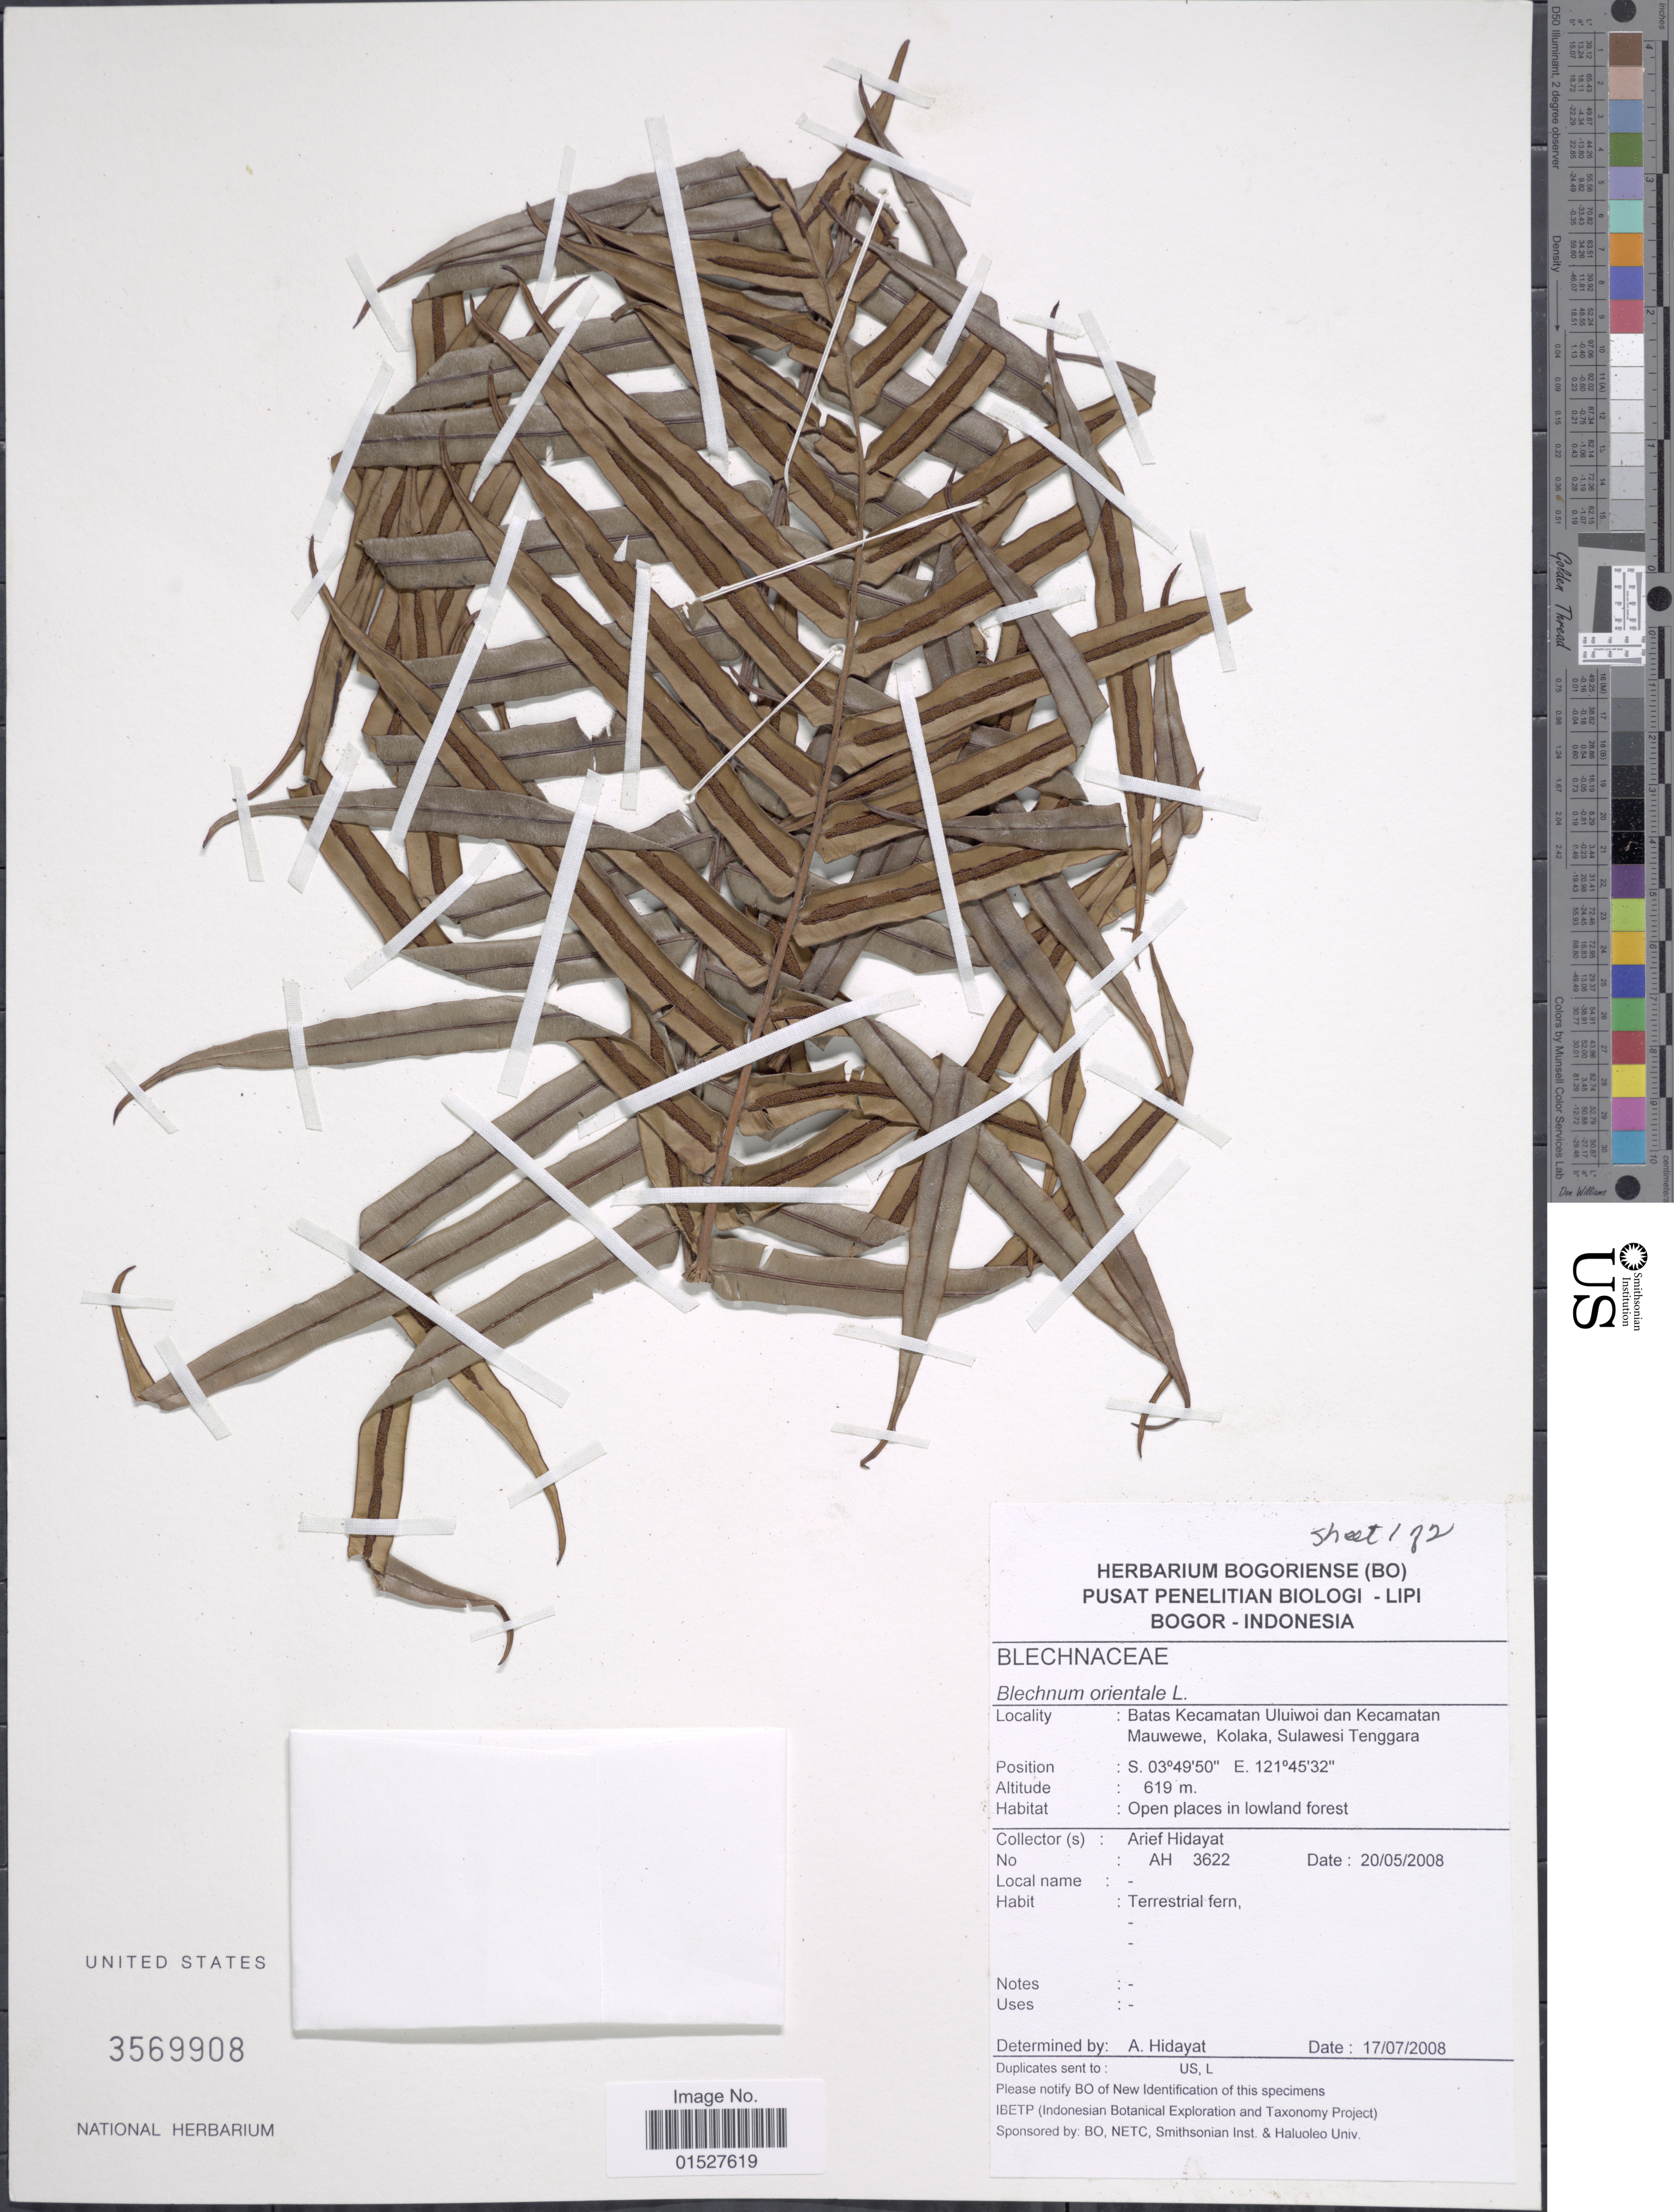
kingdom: Plantae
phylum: Tracheophyta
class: Polypodiopsida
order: Polypodiales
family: Blechnaceae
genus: Blechnum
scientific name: Blechnum orientale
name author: L.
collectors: A. Hidayat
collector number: AH3622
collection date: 2008-05-20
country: Indonesia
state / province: Sulawesi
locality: Batas Kecamatan Uluiwoi dan Kecamatan. Mauwewe, Kolaka, Sulawesi Tenggara.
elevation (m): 619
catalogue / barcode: US 3569908